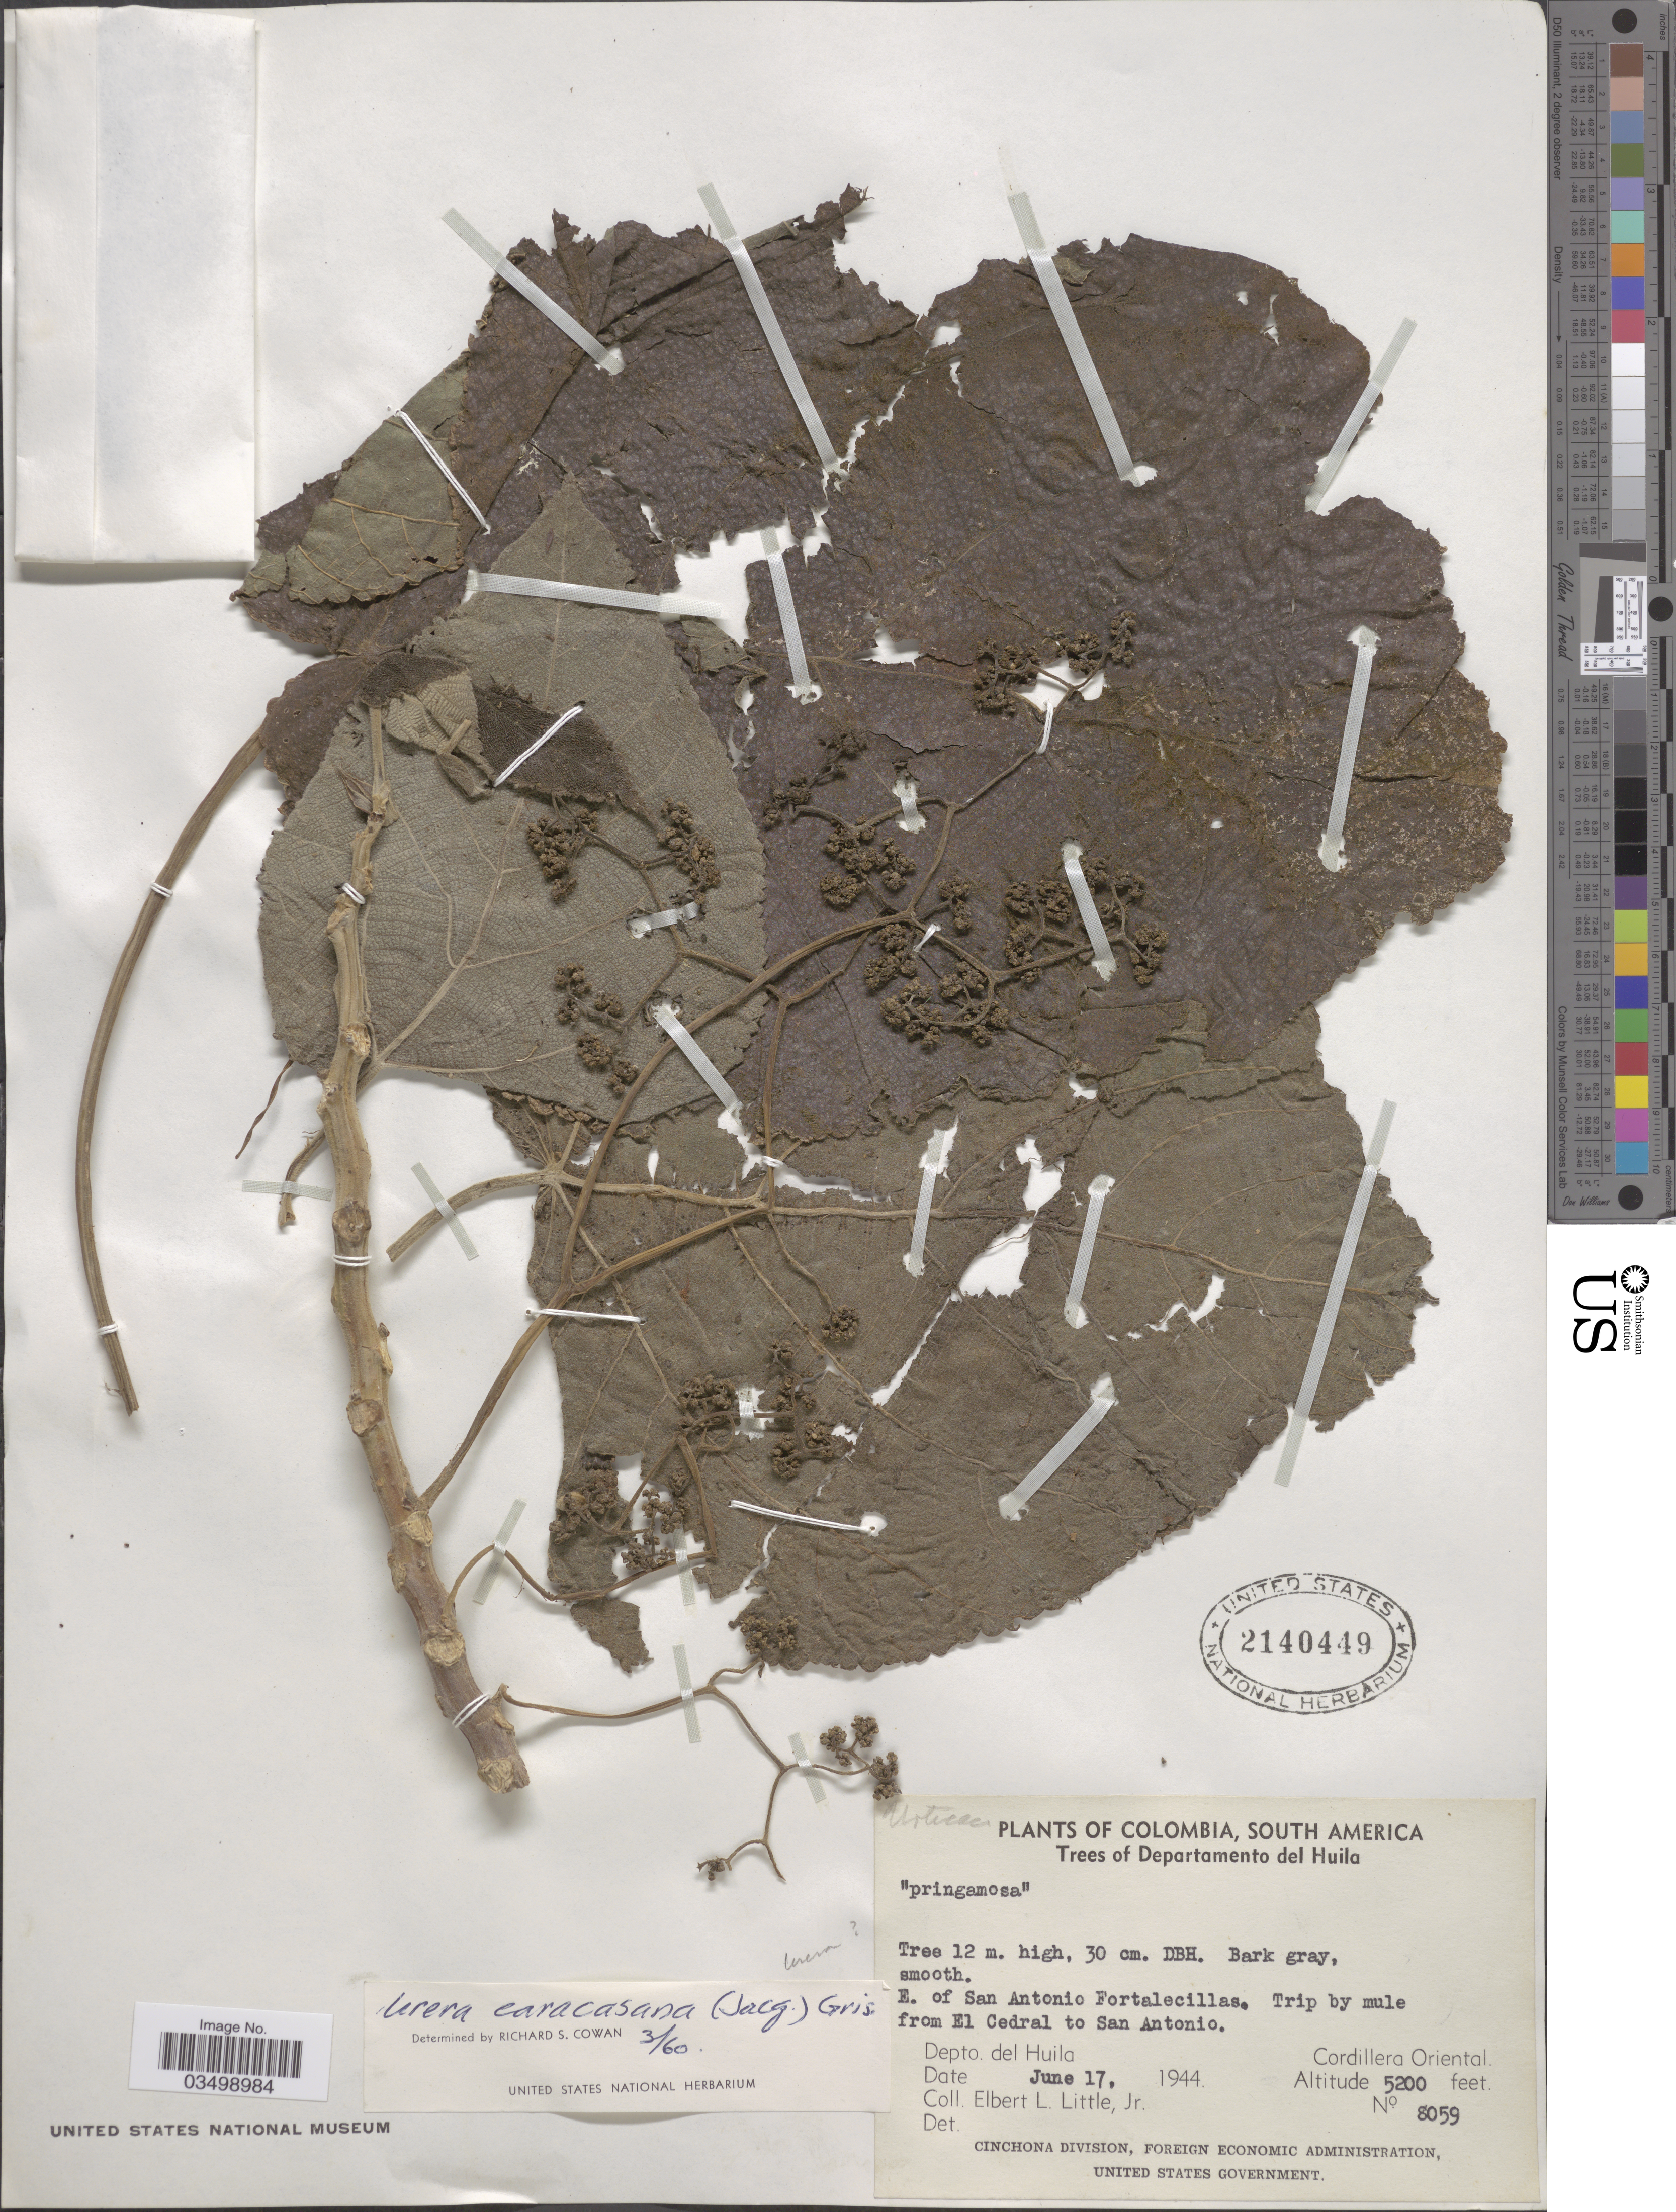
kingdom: Plantae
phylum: Tracheophyta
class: Magnoliopsida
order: Rosales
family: Urticaceae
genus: Urera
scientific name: Urera caracasana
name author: (Jacq.) Gaudich. ex Griseb.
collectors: E. L. Little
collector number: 8059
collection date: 1944-06-17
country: Colombia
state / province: Huila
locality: Departamento del Huila. E. of San Antonio Fortalecillas. Trip by mule from El Cedral to San Antonio. Cordillera Oriental.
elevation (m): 1585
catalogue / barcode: US 2140449